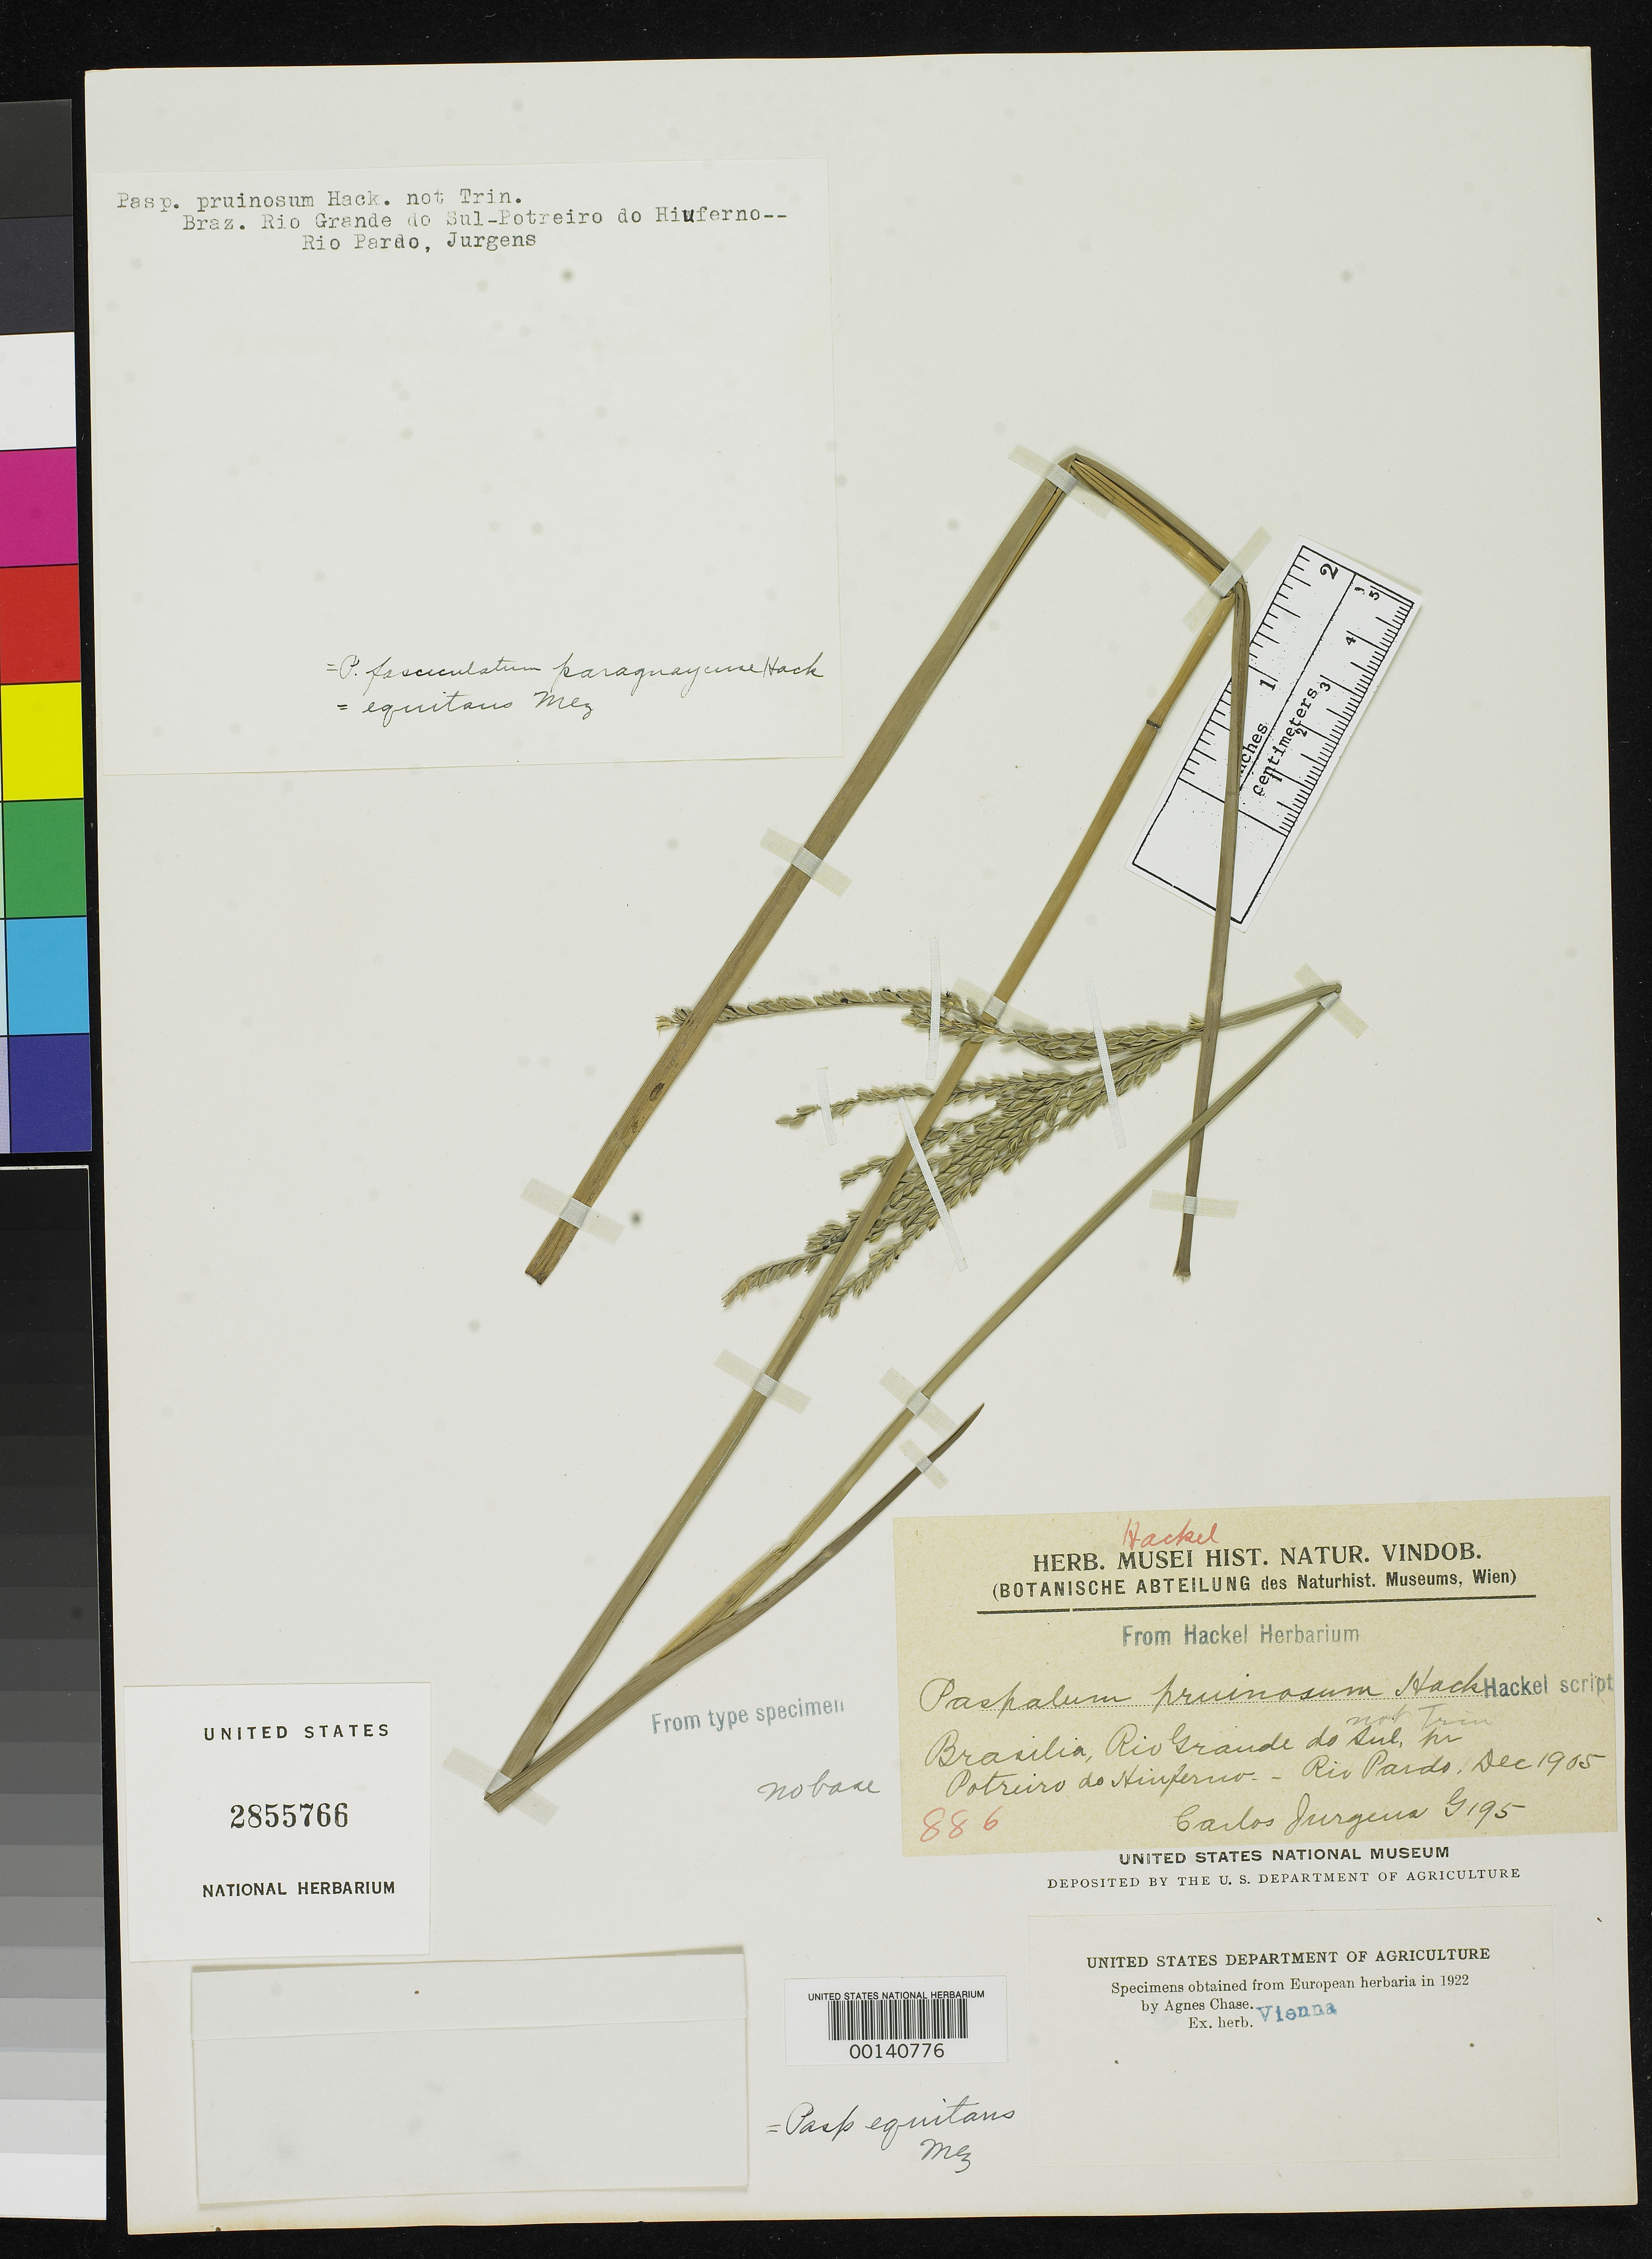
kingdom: Plantae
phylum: Tracheophyta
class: Liliopsida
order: Poales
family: Poaceae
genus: Paspalum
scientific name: Paspalum pruinosum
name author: Hack.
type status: Type Fragment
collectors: C. Juergens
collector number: G 195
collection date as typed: Dec 1905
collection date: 1905-12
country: Brazil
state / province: Rio Grande do Sul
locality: Potreiro do Hiuferno, rio Pardo.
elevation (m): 70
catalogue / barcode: US 2855766